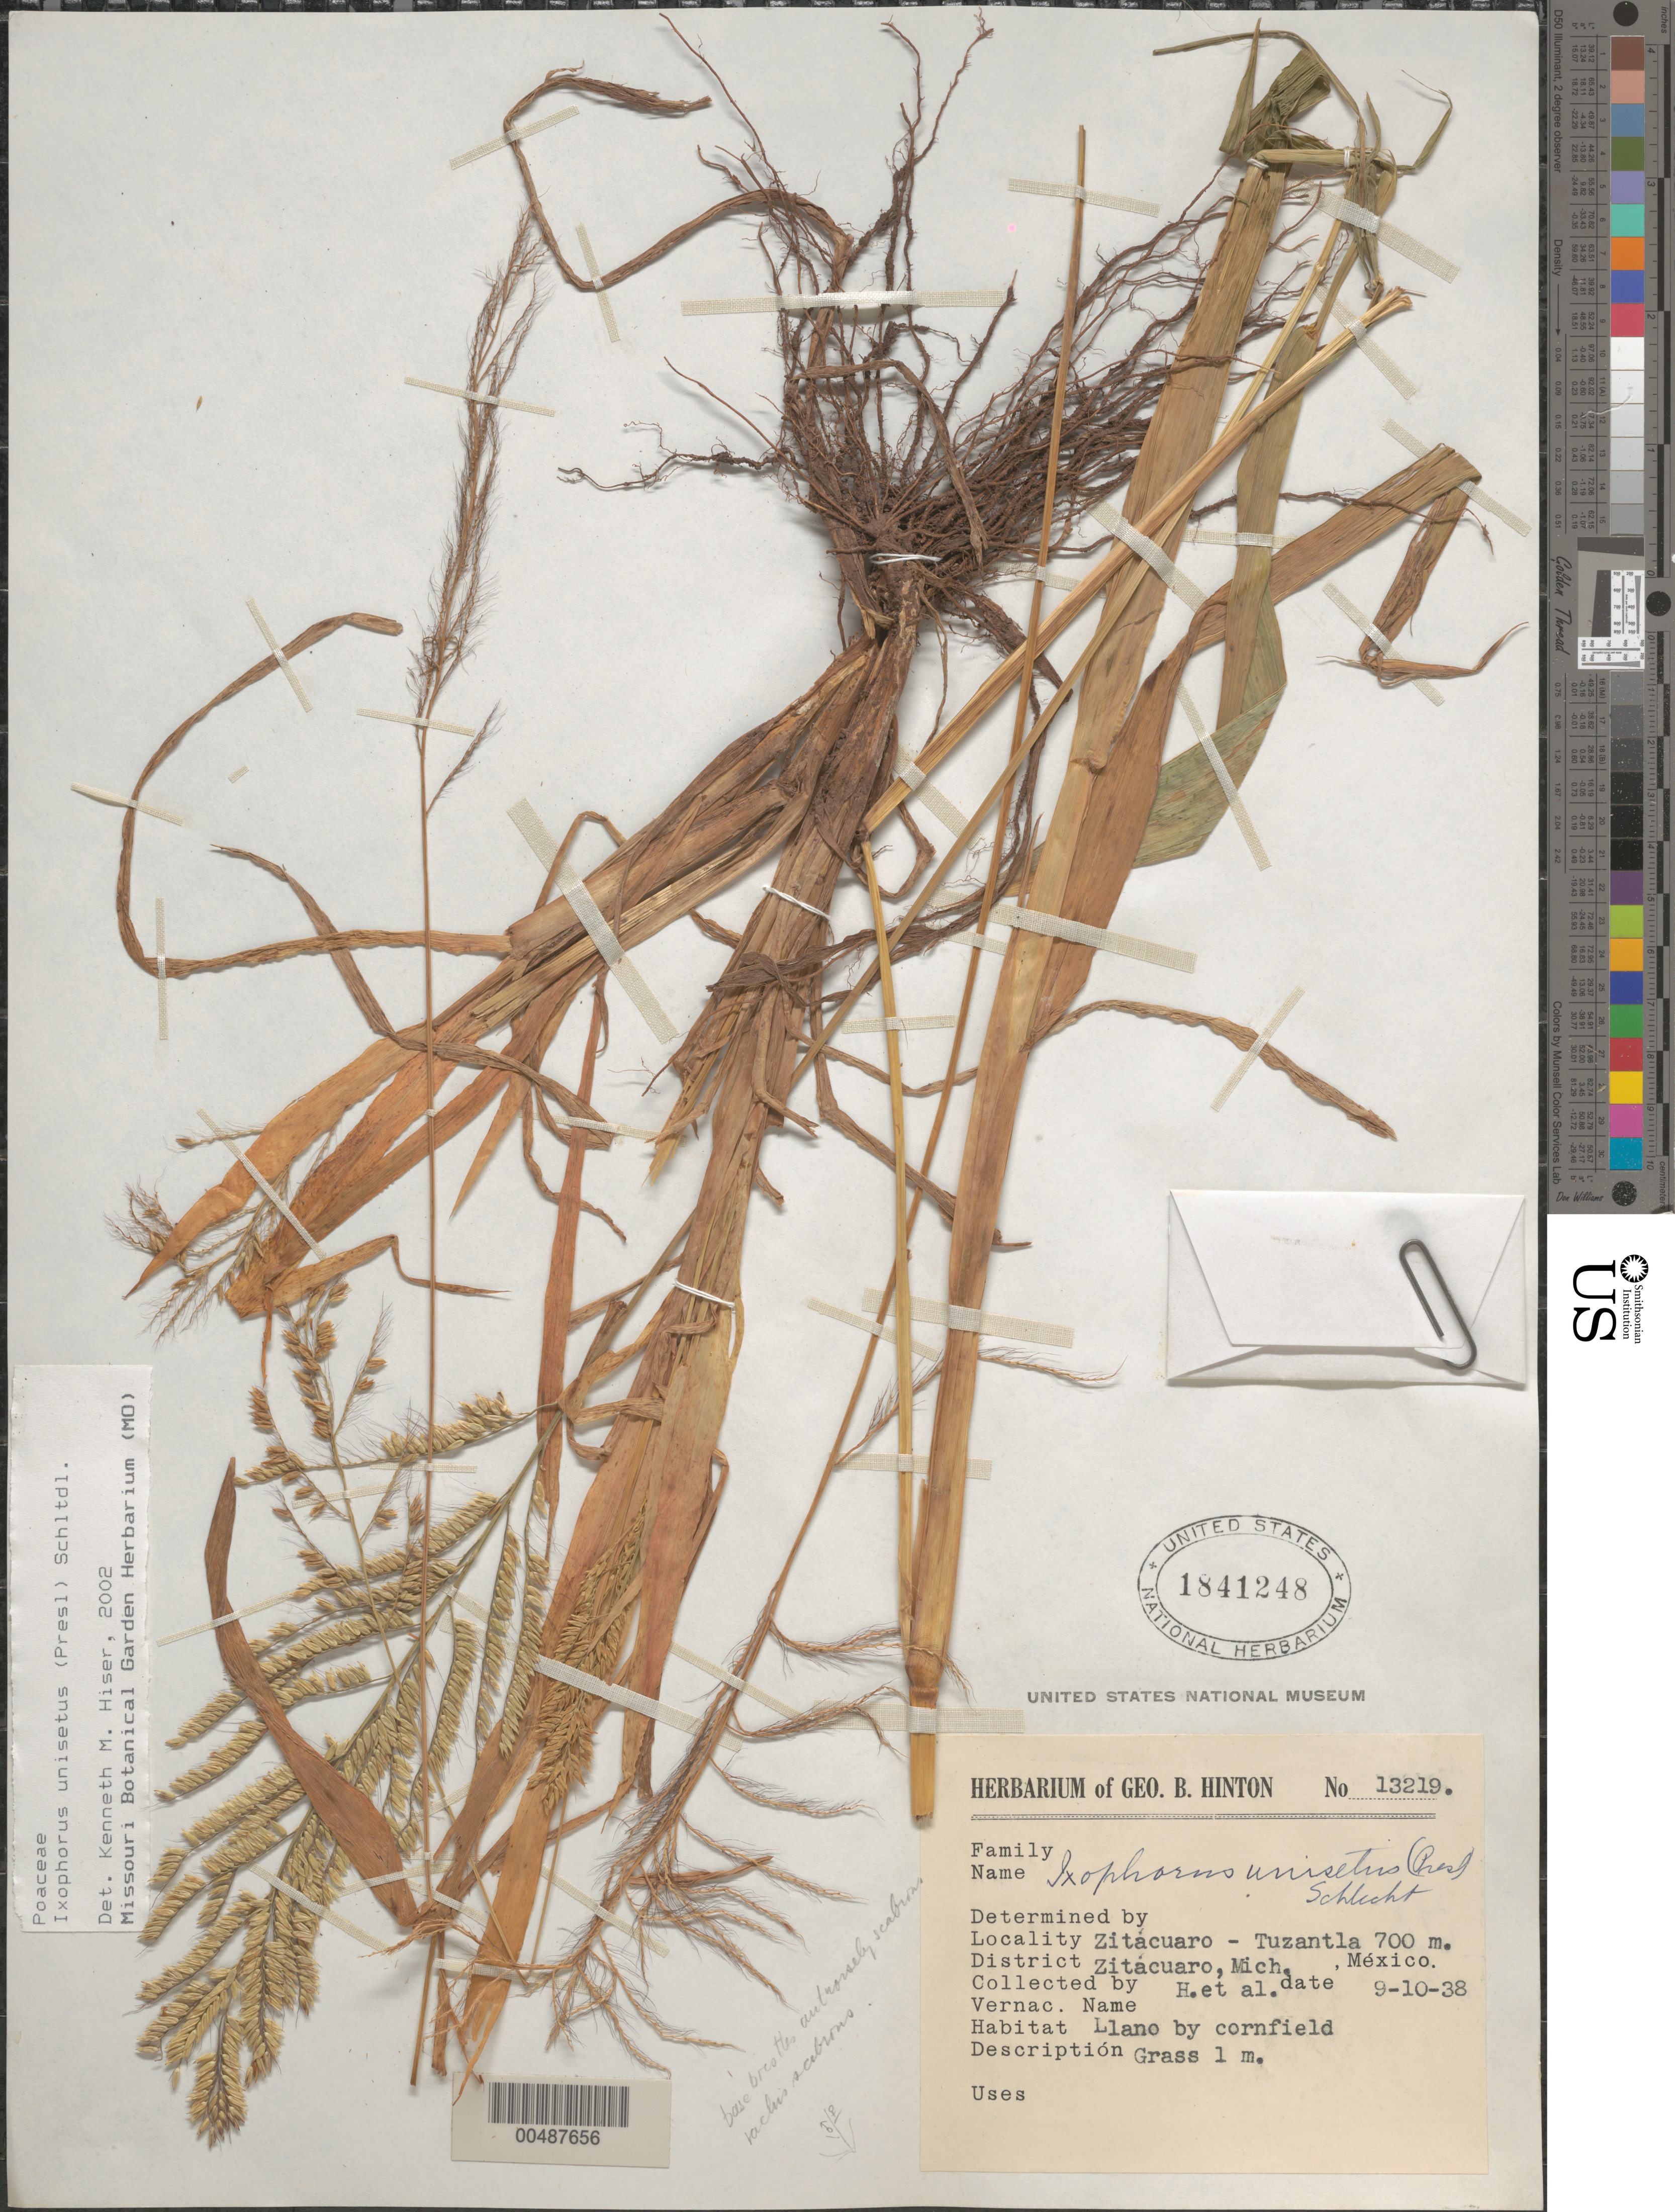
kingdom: Plantae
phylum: Tracheophyta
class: Liliopsida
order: Poales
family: Poaceae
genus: Ixophorus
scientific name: Ixophorus unisetus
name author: (J. Presl) Schltdl.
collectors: G. B. Hinton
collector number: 13219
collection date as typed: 10 Sep 1938 to 9 Oct 1938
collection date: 1938-09-10/1938-10-09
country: Mexico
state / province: Michoacán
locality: Zitácuaro - Tuzantla, Dist: Zitácuaro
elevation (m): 700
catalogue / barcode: US 1841248